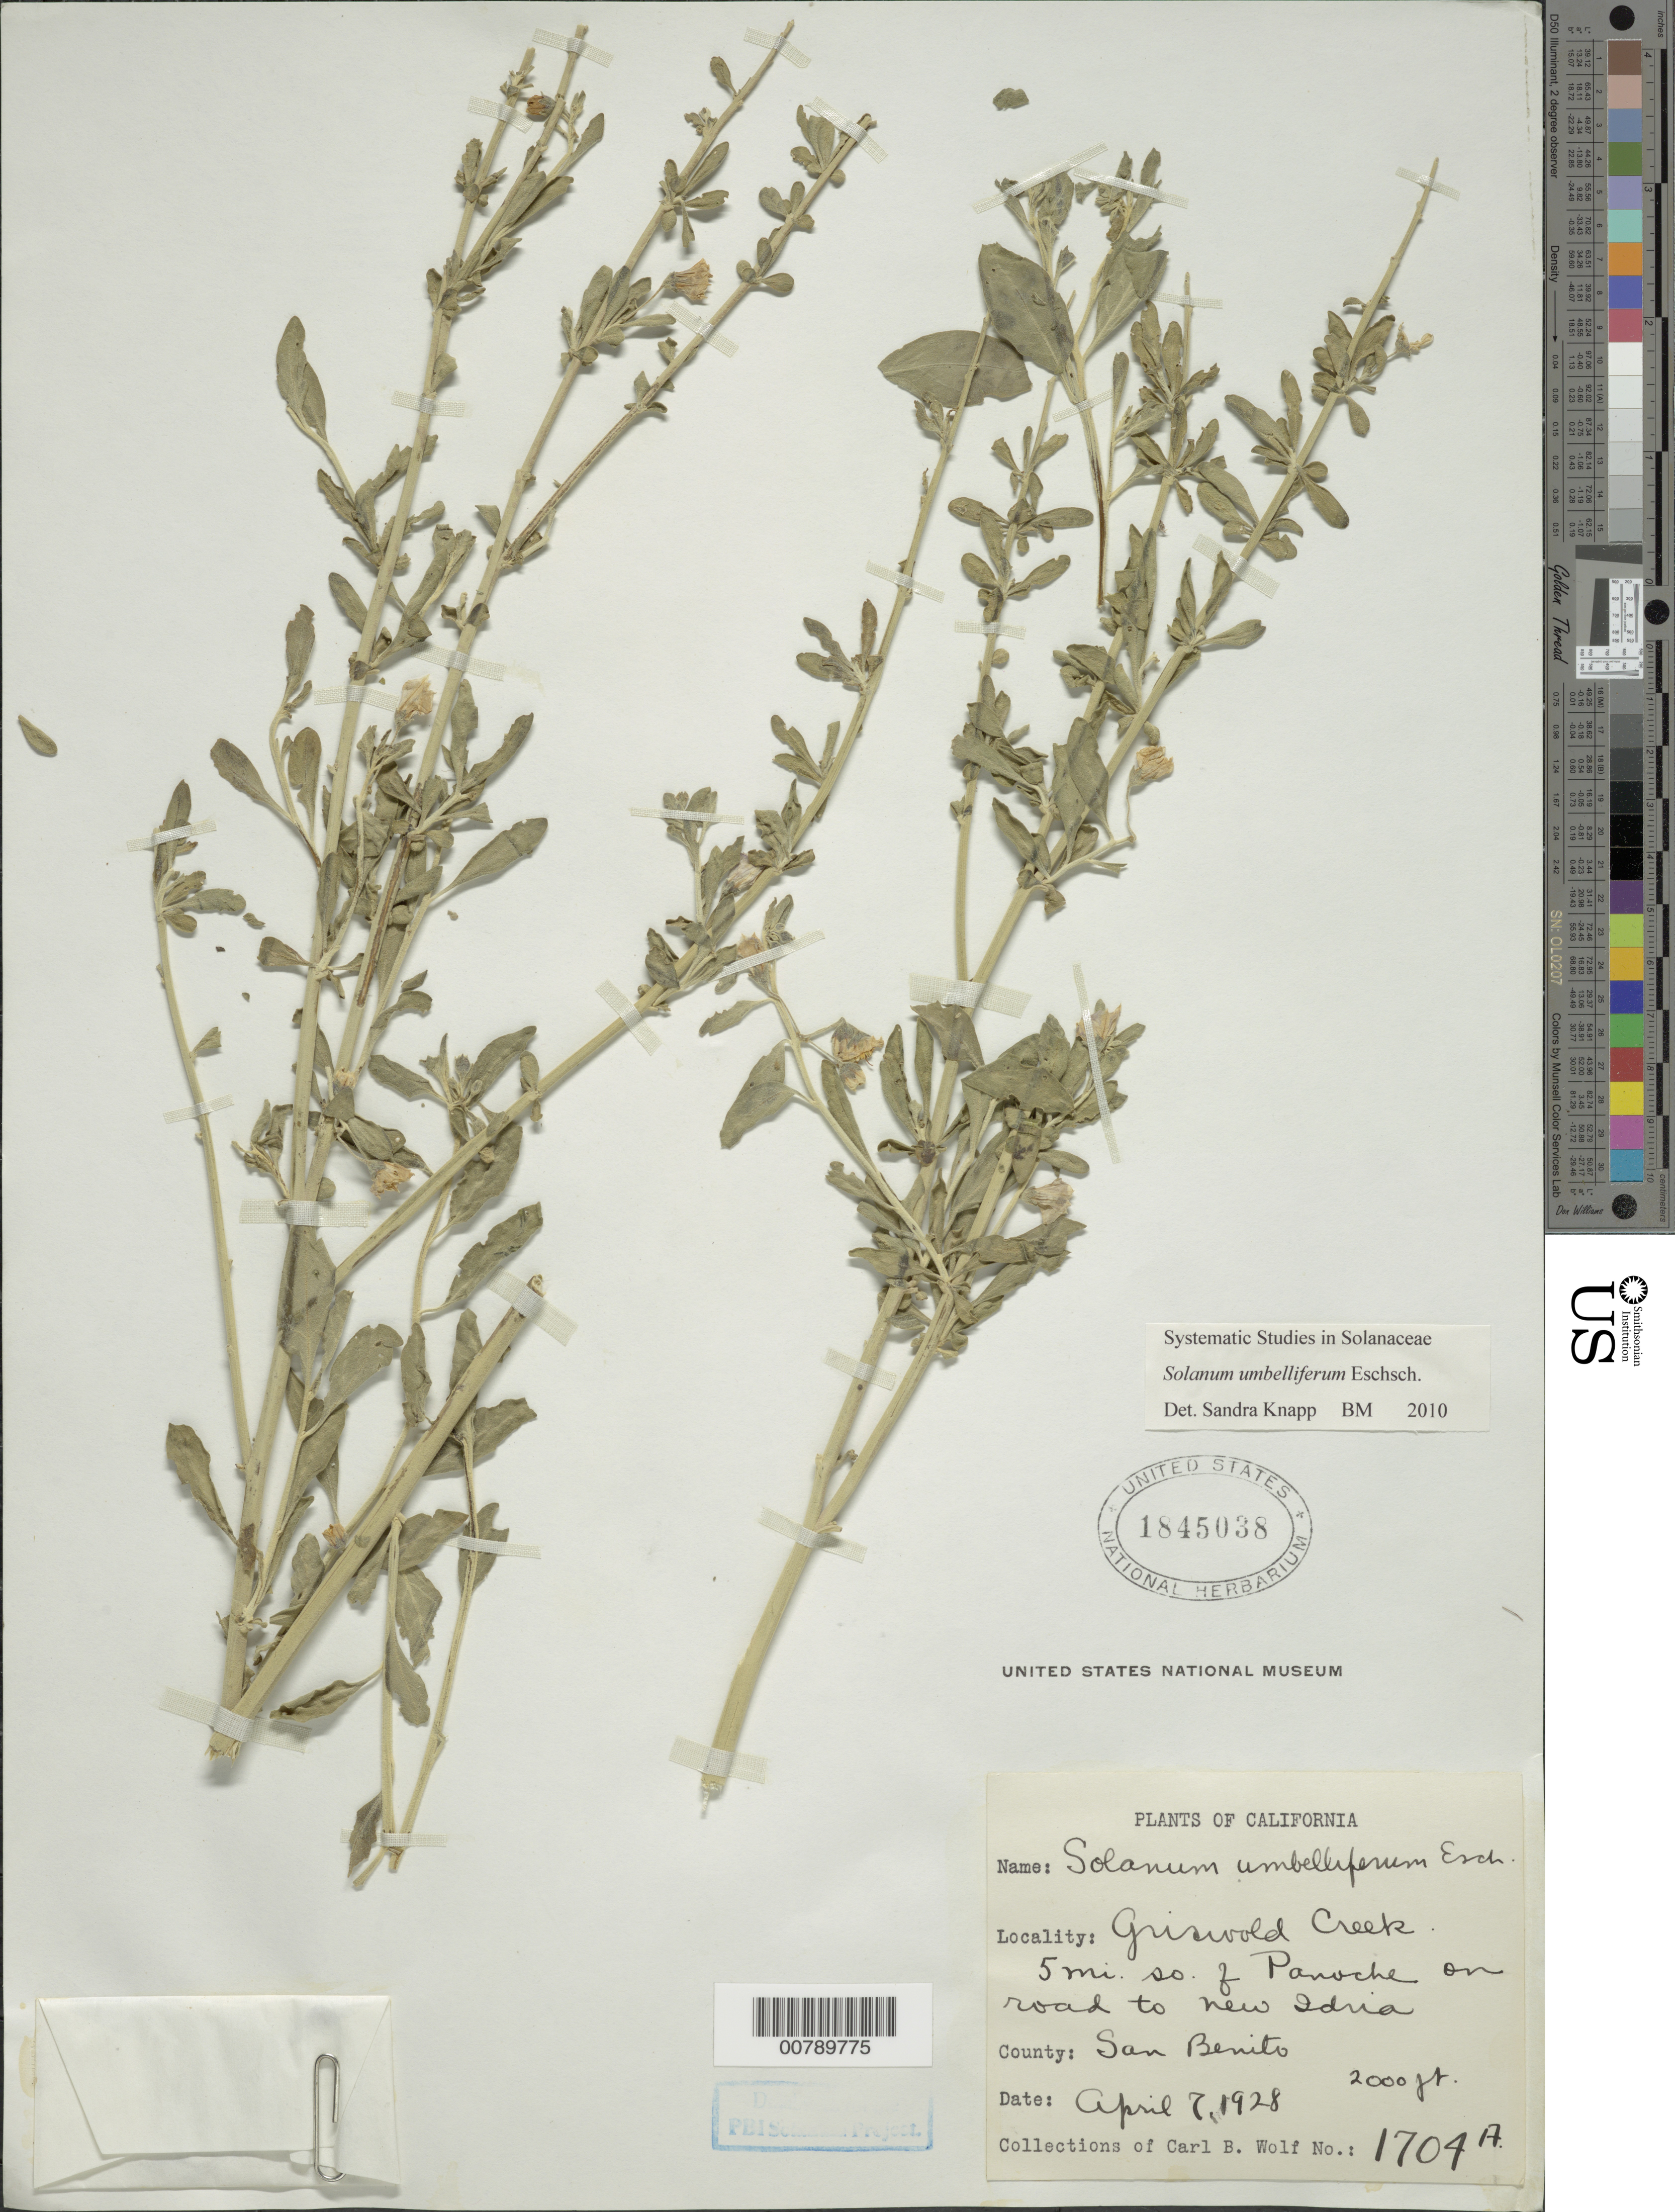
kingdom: Plantae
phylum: Tracheophyta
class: Magnoliopsida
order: Solanales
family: Solanaceae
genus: Solanum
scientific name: Solanum umbelliferum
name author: Eschsch.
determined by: Knapp, S. D.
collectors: C. B. Wolf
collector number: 1704A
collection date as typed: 7 Apr 1928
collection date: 1928-04-07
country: United States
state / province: California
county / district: San Benito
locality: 5 miles S of Panoche, on New Idria Road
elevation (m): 609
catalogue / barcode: US 1845038